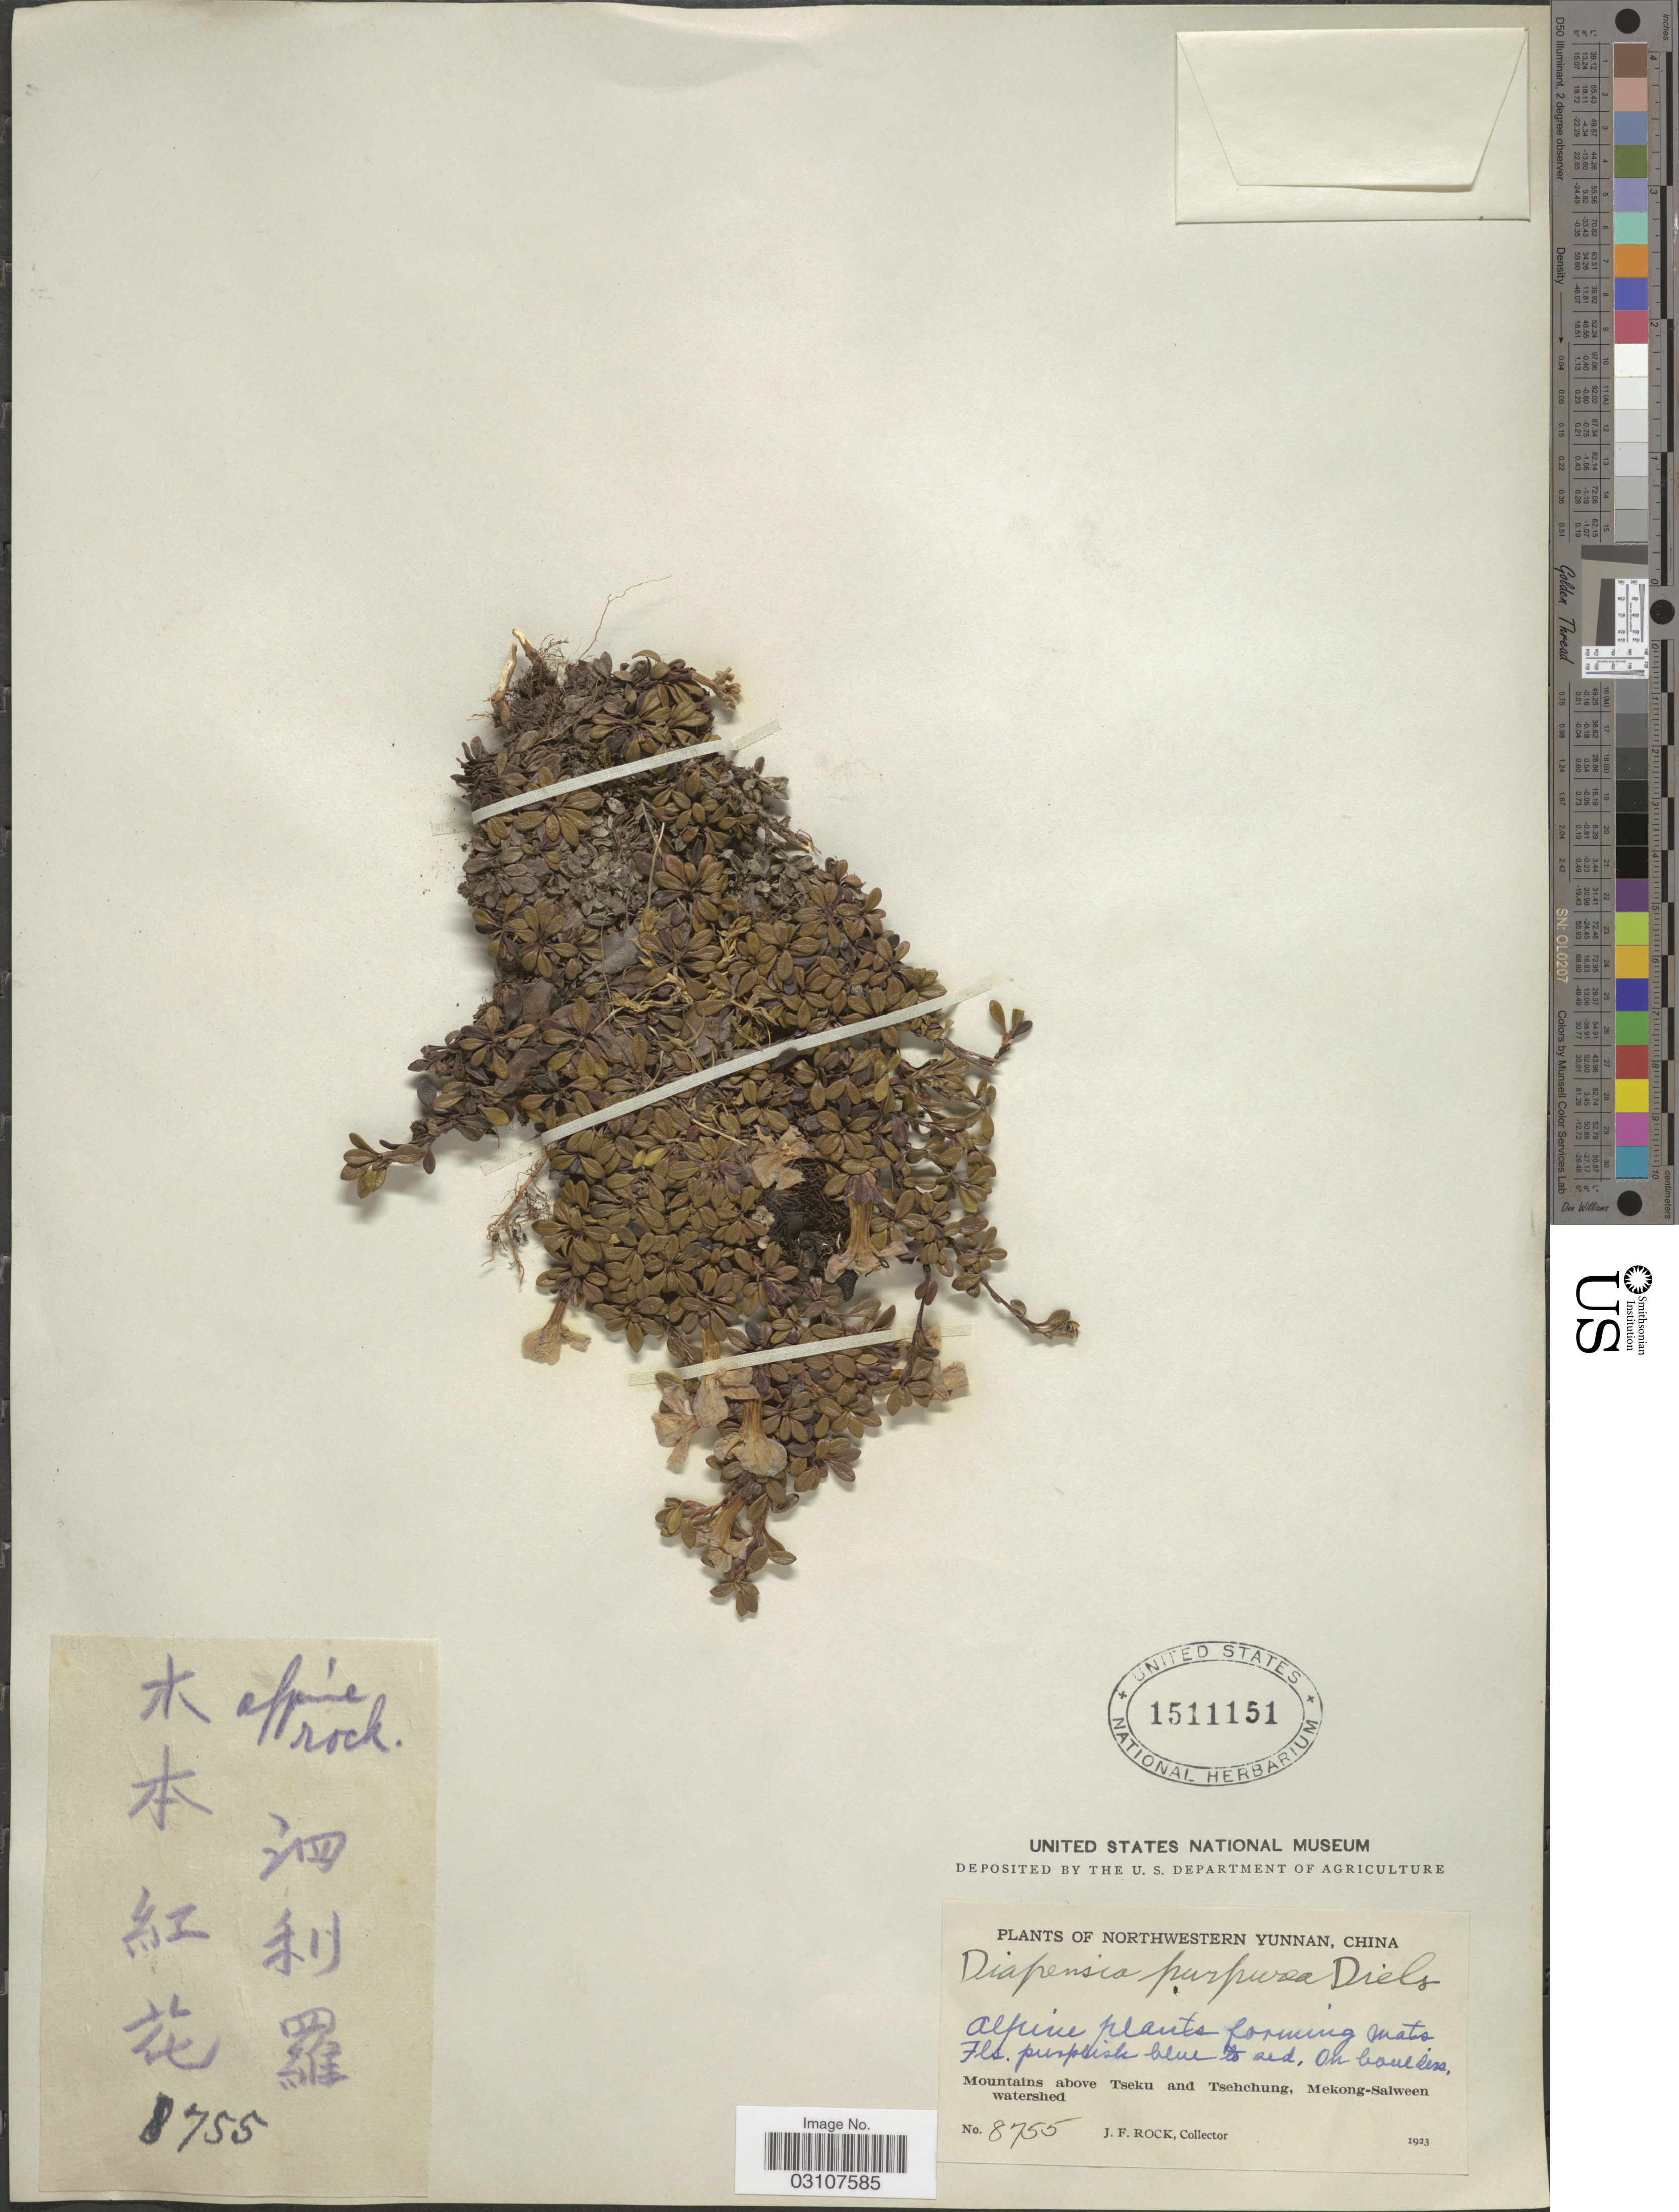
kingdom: Plantae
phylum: Tracheophyta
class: Magnoliopsida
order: Ericales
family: Diapensiaceae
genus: Diapensia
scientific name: Diapensia purpurea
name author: Diels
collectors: J. Rock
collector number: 8755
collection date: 1923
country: China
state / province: Yunnan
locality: Northwestern Yunnan. Mountains above Tseku and Tsehchung, Mekong-Salween watershed.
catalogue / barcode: US 1511151